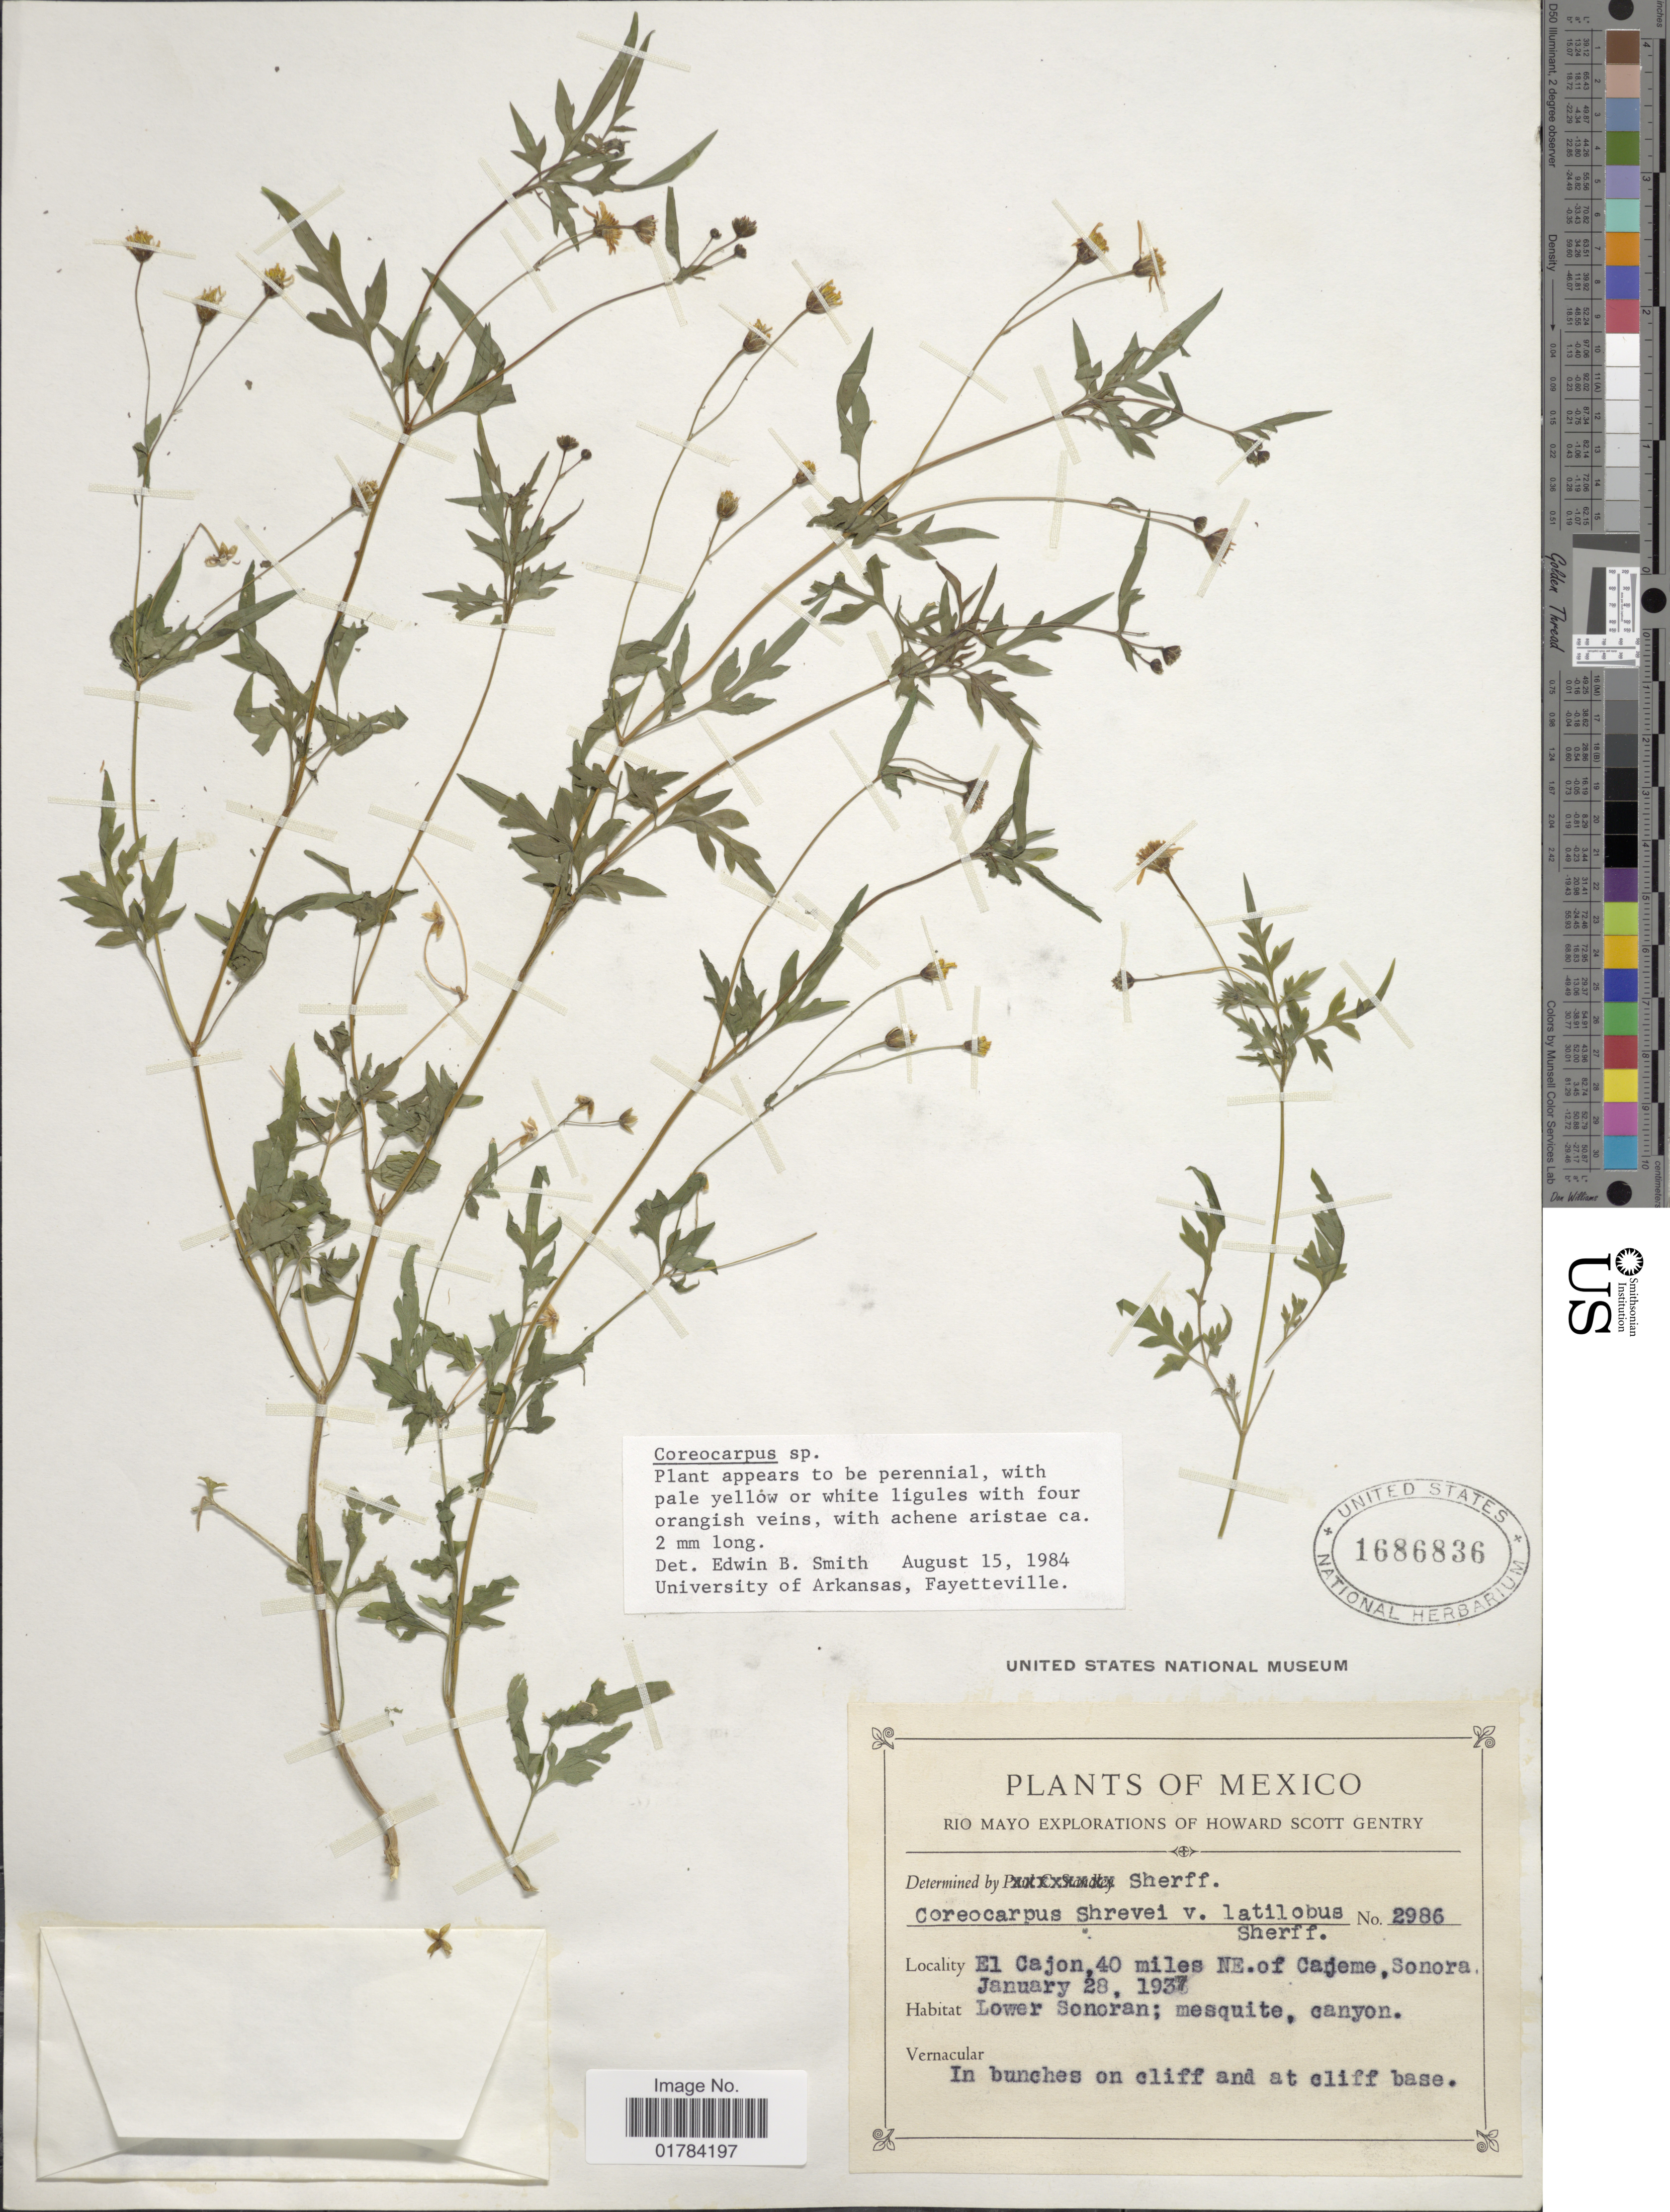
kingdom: Plantae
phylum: Tracheophyta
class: Magnoliopsida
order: Asterales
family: Asteraceae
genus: Coreocarpus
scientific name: Coreocarpus sp.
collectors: H. S. Gentry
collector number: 2986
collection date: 1937-01-28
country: Mexico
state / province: Sonora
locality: Rio Mayo, El Cajon, 40 miles NE. of Cajeme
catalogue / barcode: US 1686836